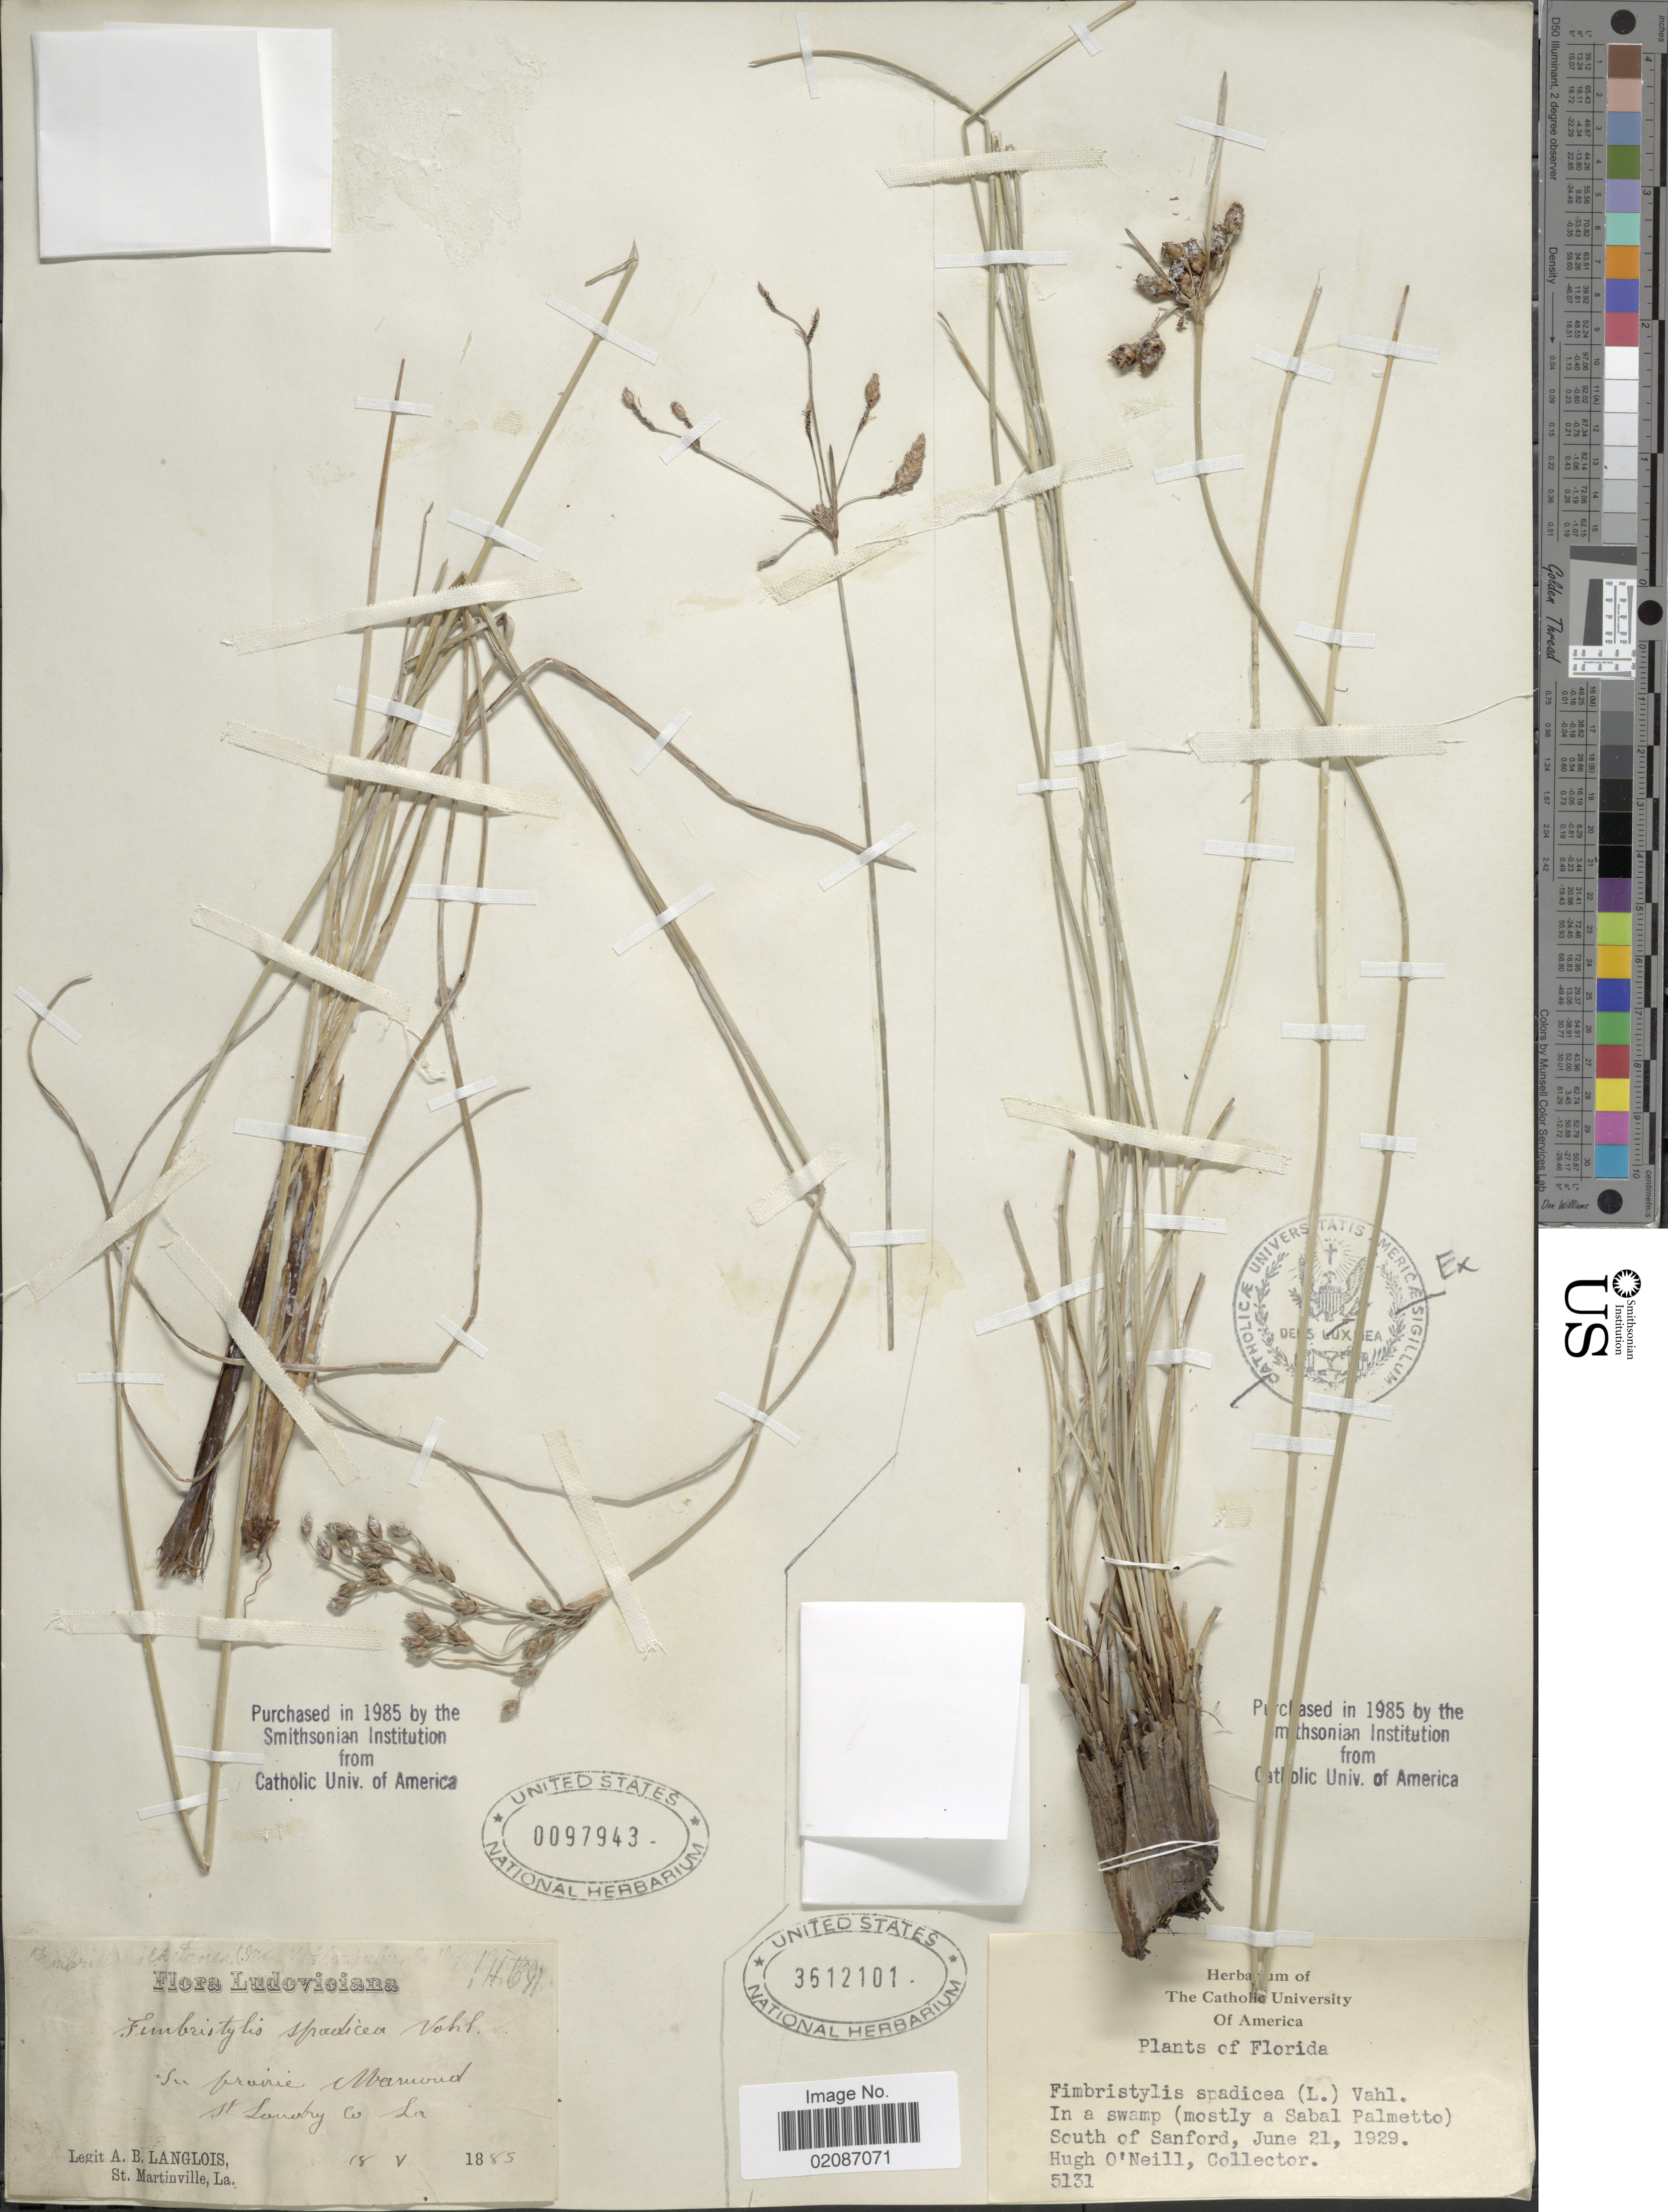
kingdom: Plantae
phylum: Tracheophyta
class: Liliopsida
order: Poales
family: Cyperaceae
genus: Fimbristylis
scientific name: Fimbristylis castanea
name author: (Michx.) Vahl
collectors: A. Langlois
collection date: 1885-05-18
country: United States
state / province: Louisiana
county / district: St. Landry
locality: In prairie meadows, St. Landry Co., La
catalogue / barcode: US 97943